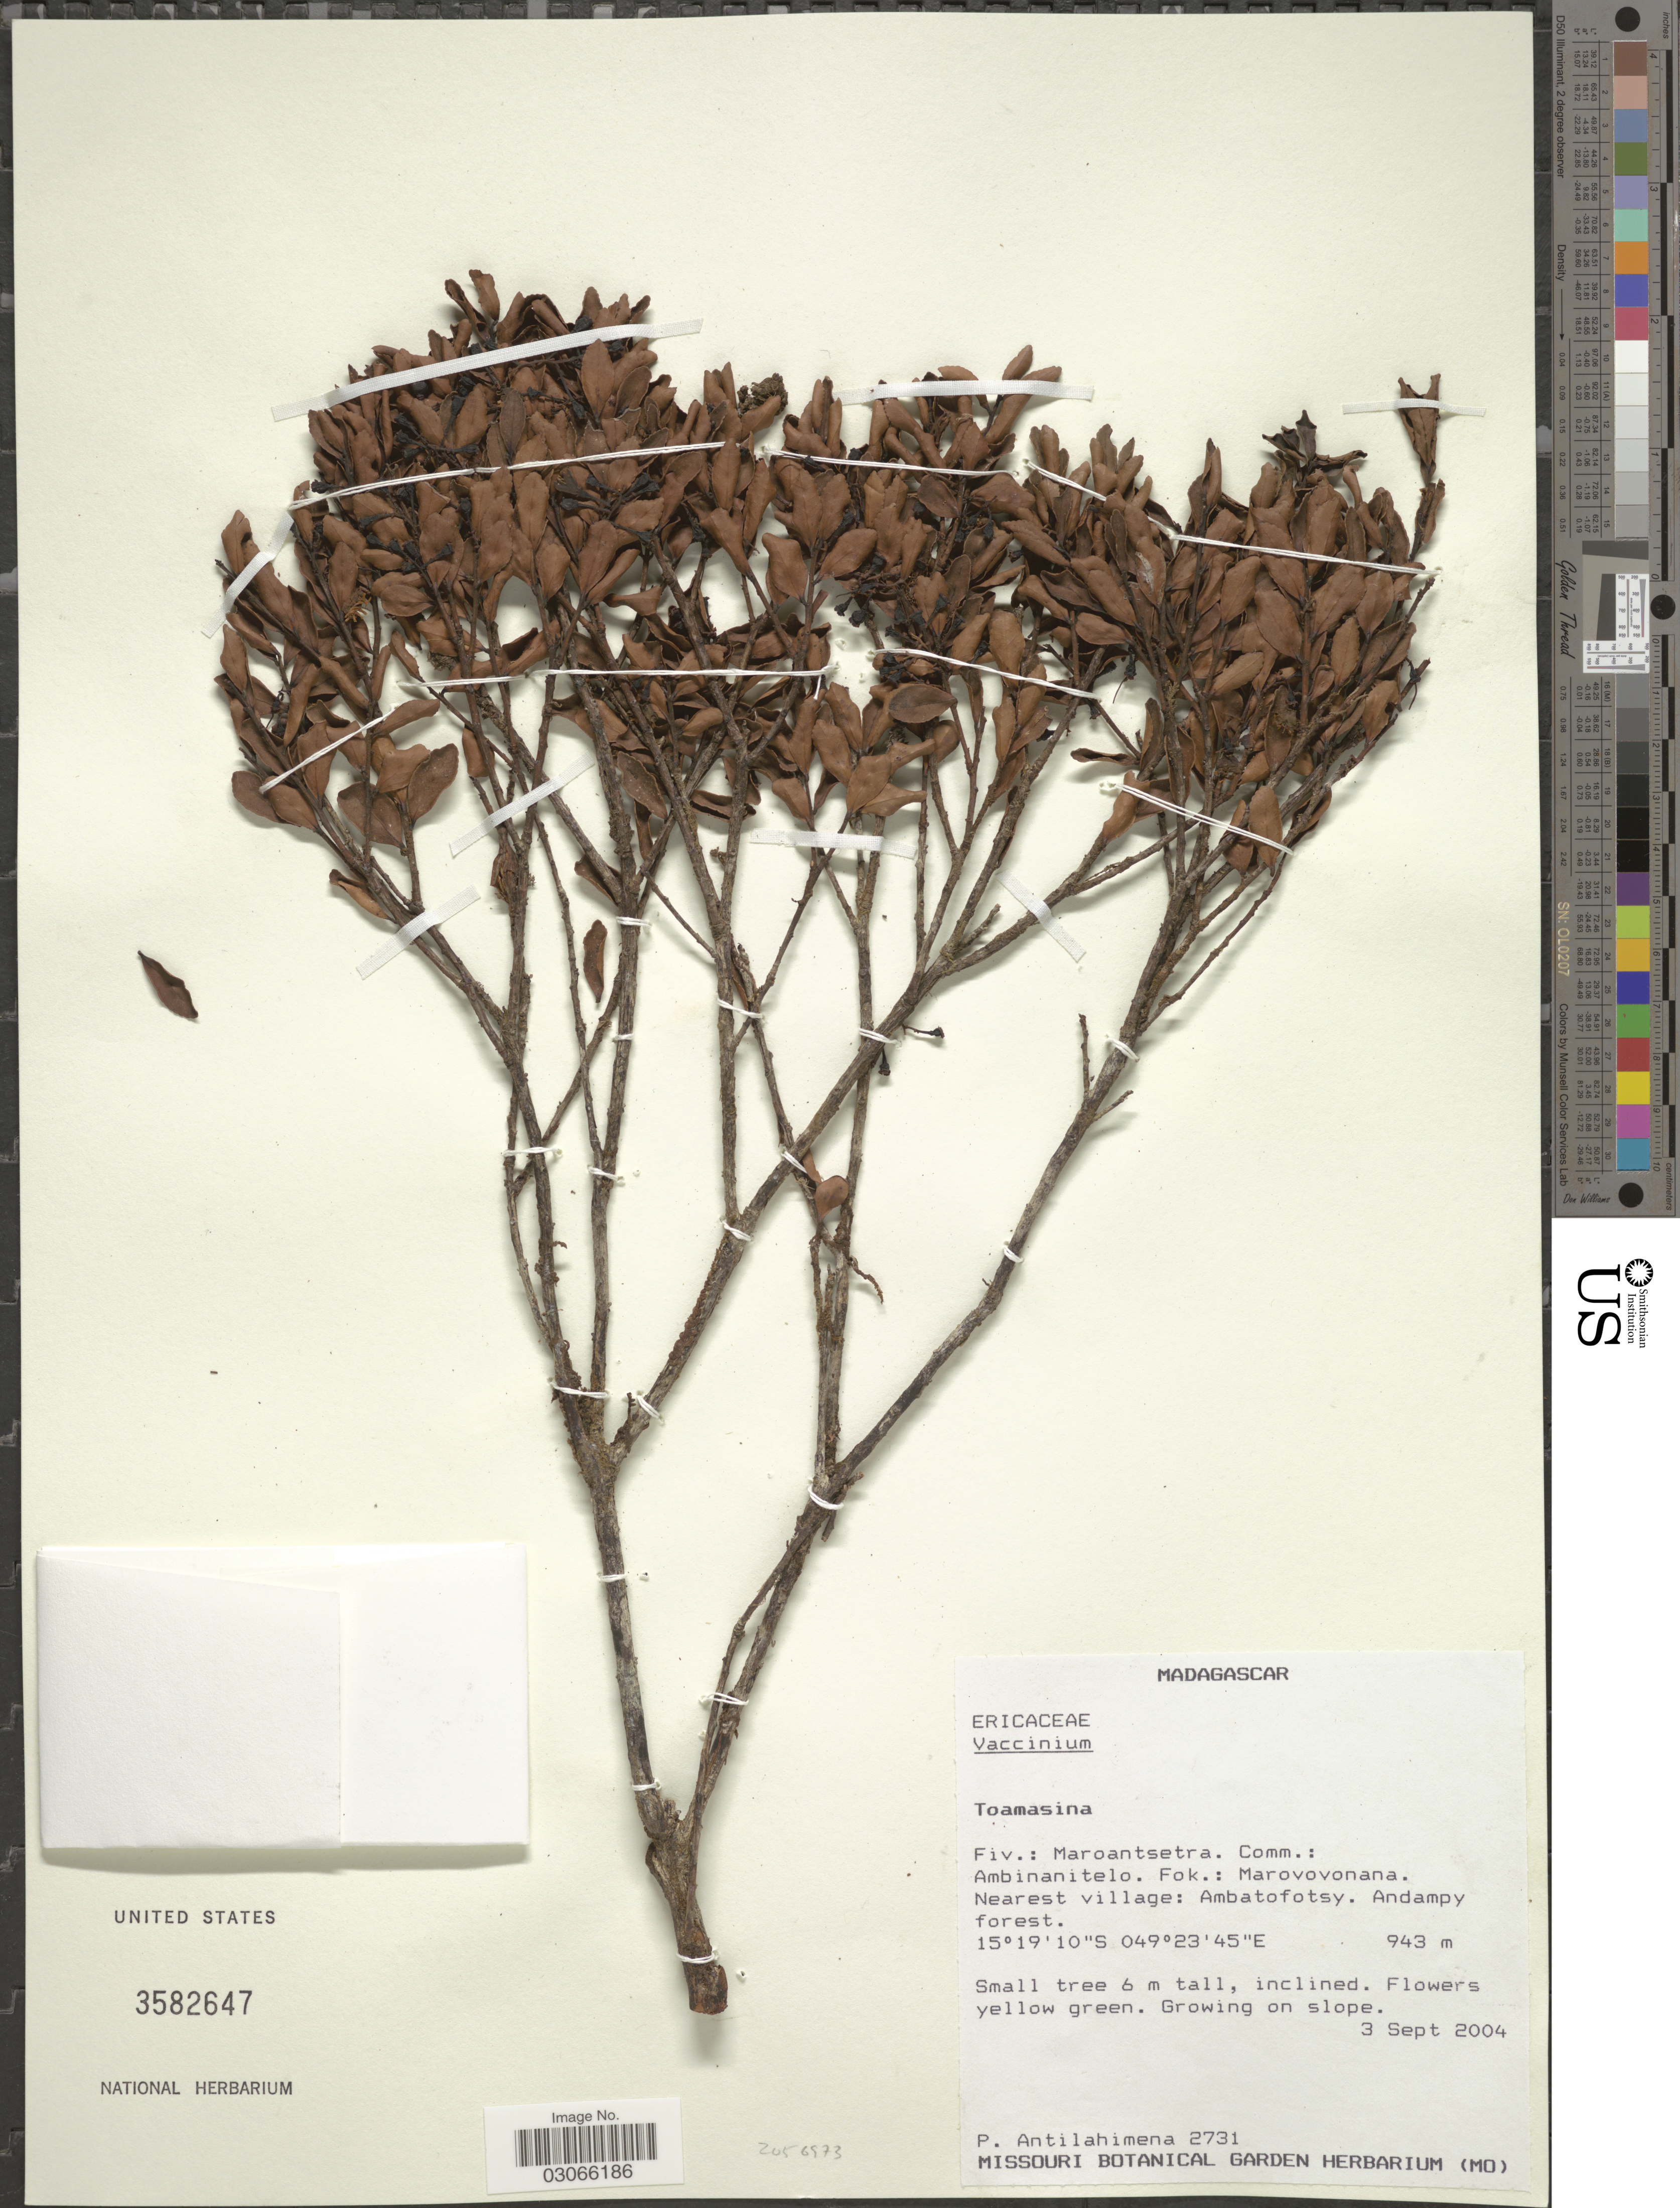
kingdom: Plantae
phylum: Tracheophyta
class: Magnoliopsida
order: Ericales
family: Ericaceae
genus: Vaccinium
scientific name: Vaccinium sp.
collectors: P. Antilahimena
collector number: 2731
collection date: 2004-09-03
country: Madagascar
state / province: Analanjirofo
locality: Fiv.: Maroantsetra. Comm.: Ambinanitelo. Fok.: Marovovonana. Nearest village: Ambatofotsy. Andampy forest.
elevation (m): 943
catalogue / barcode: US 3582647